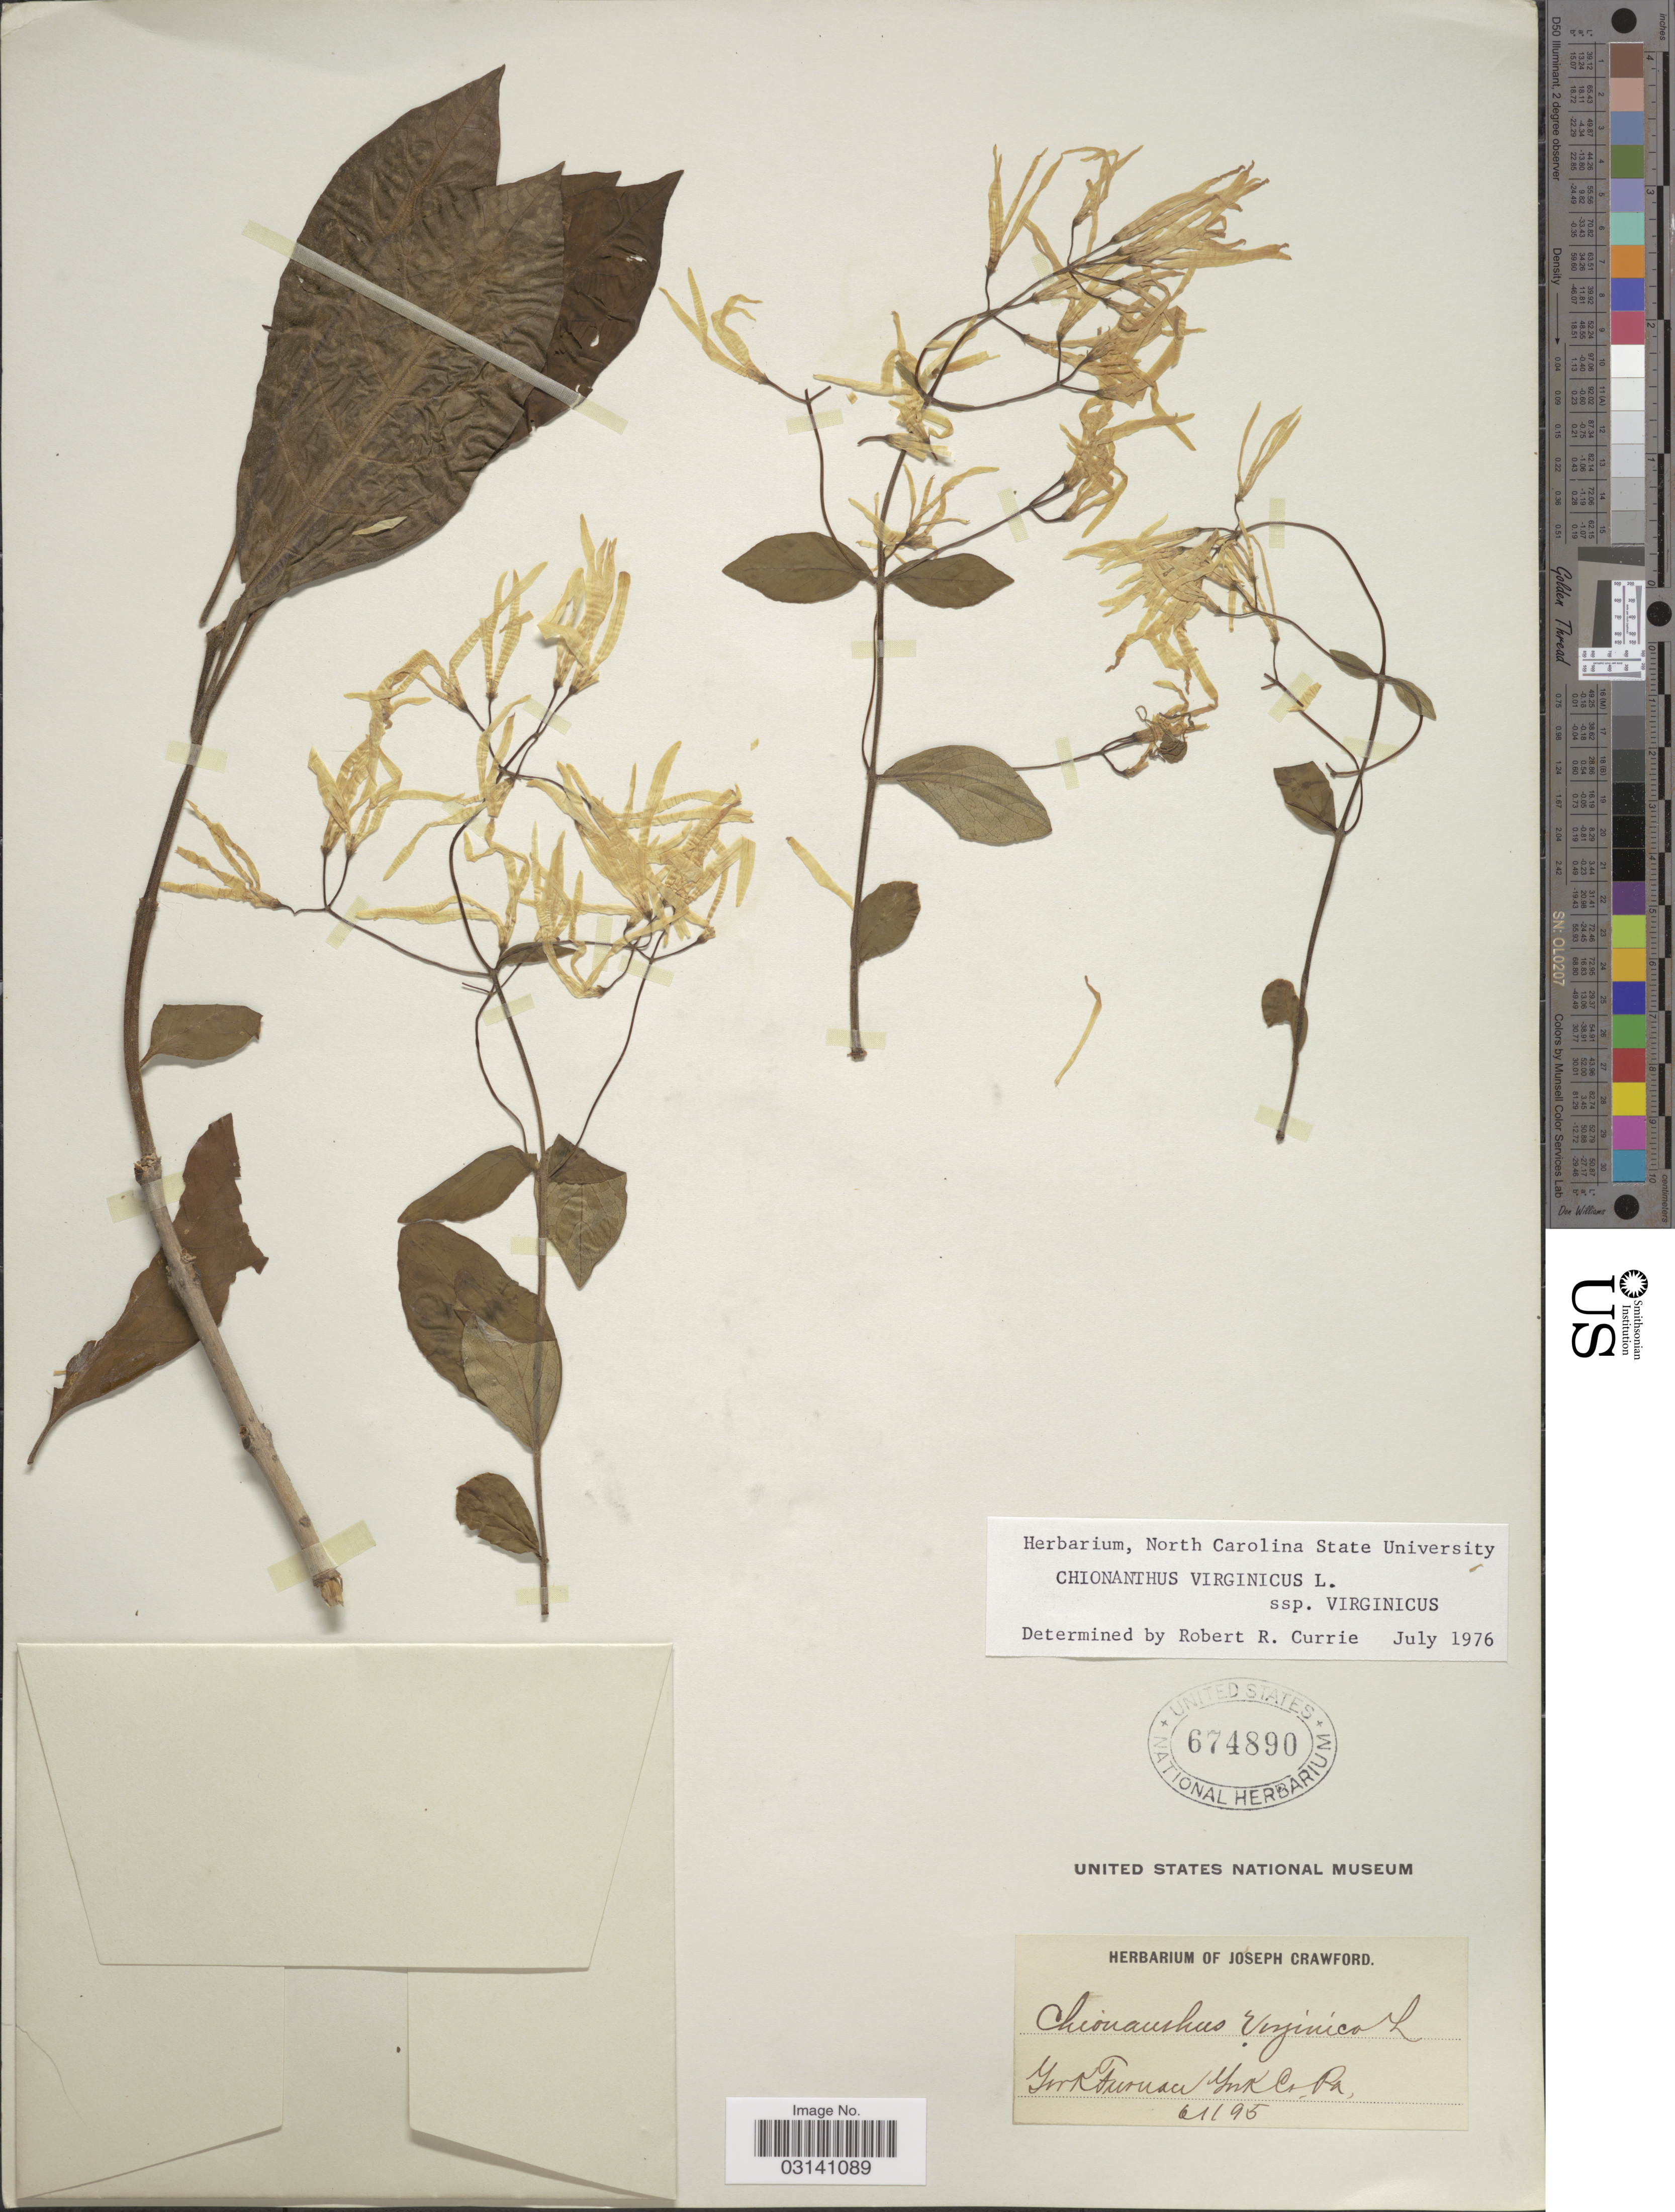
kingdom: Plantae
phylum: Tracheophyta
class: Magnoliopsida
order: Lamiales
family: Oleaceae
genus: Chionanthus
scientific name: Chionanthus virginicus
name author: L.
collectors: ex herb. Joseph Crawford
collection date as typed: Transcribed d/m/y: 11/6/95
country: United States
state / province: Pennsylvania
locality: York Furnace. York Co. Pa.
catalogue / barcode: US 674890